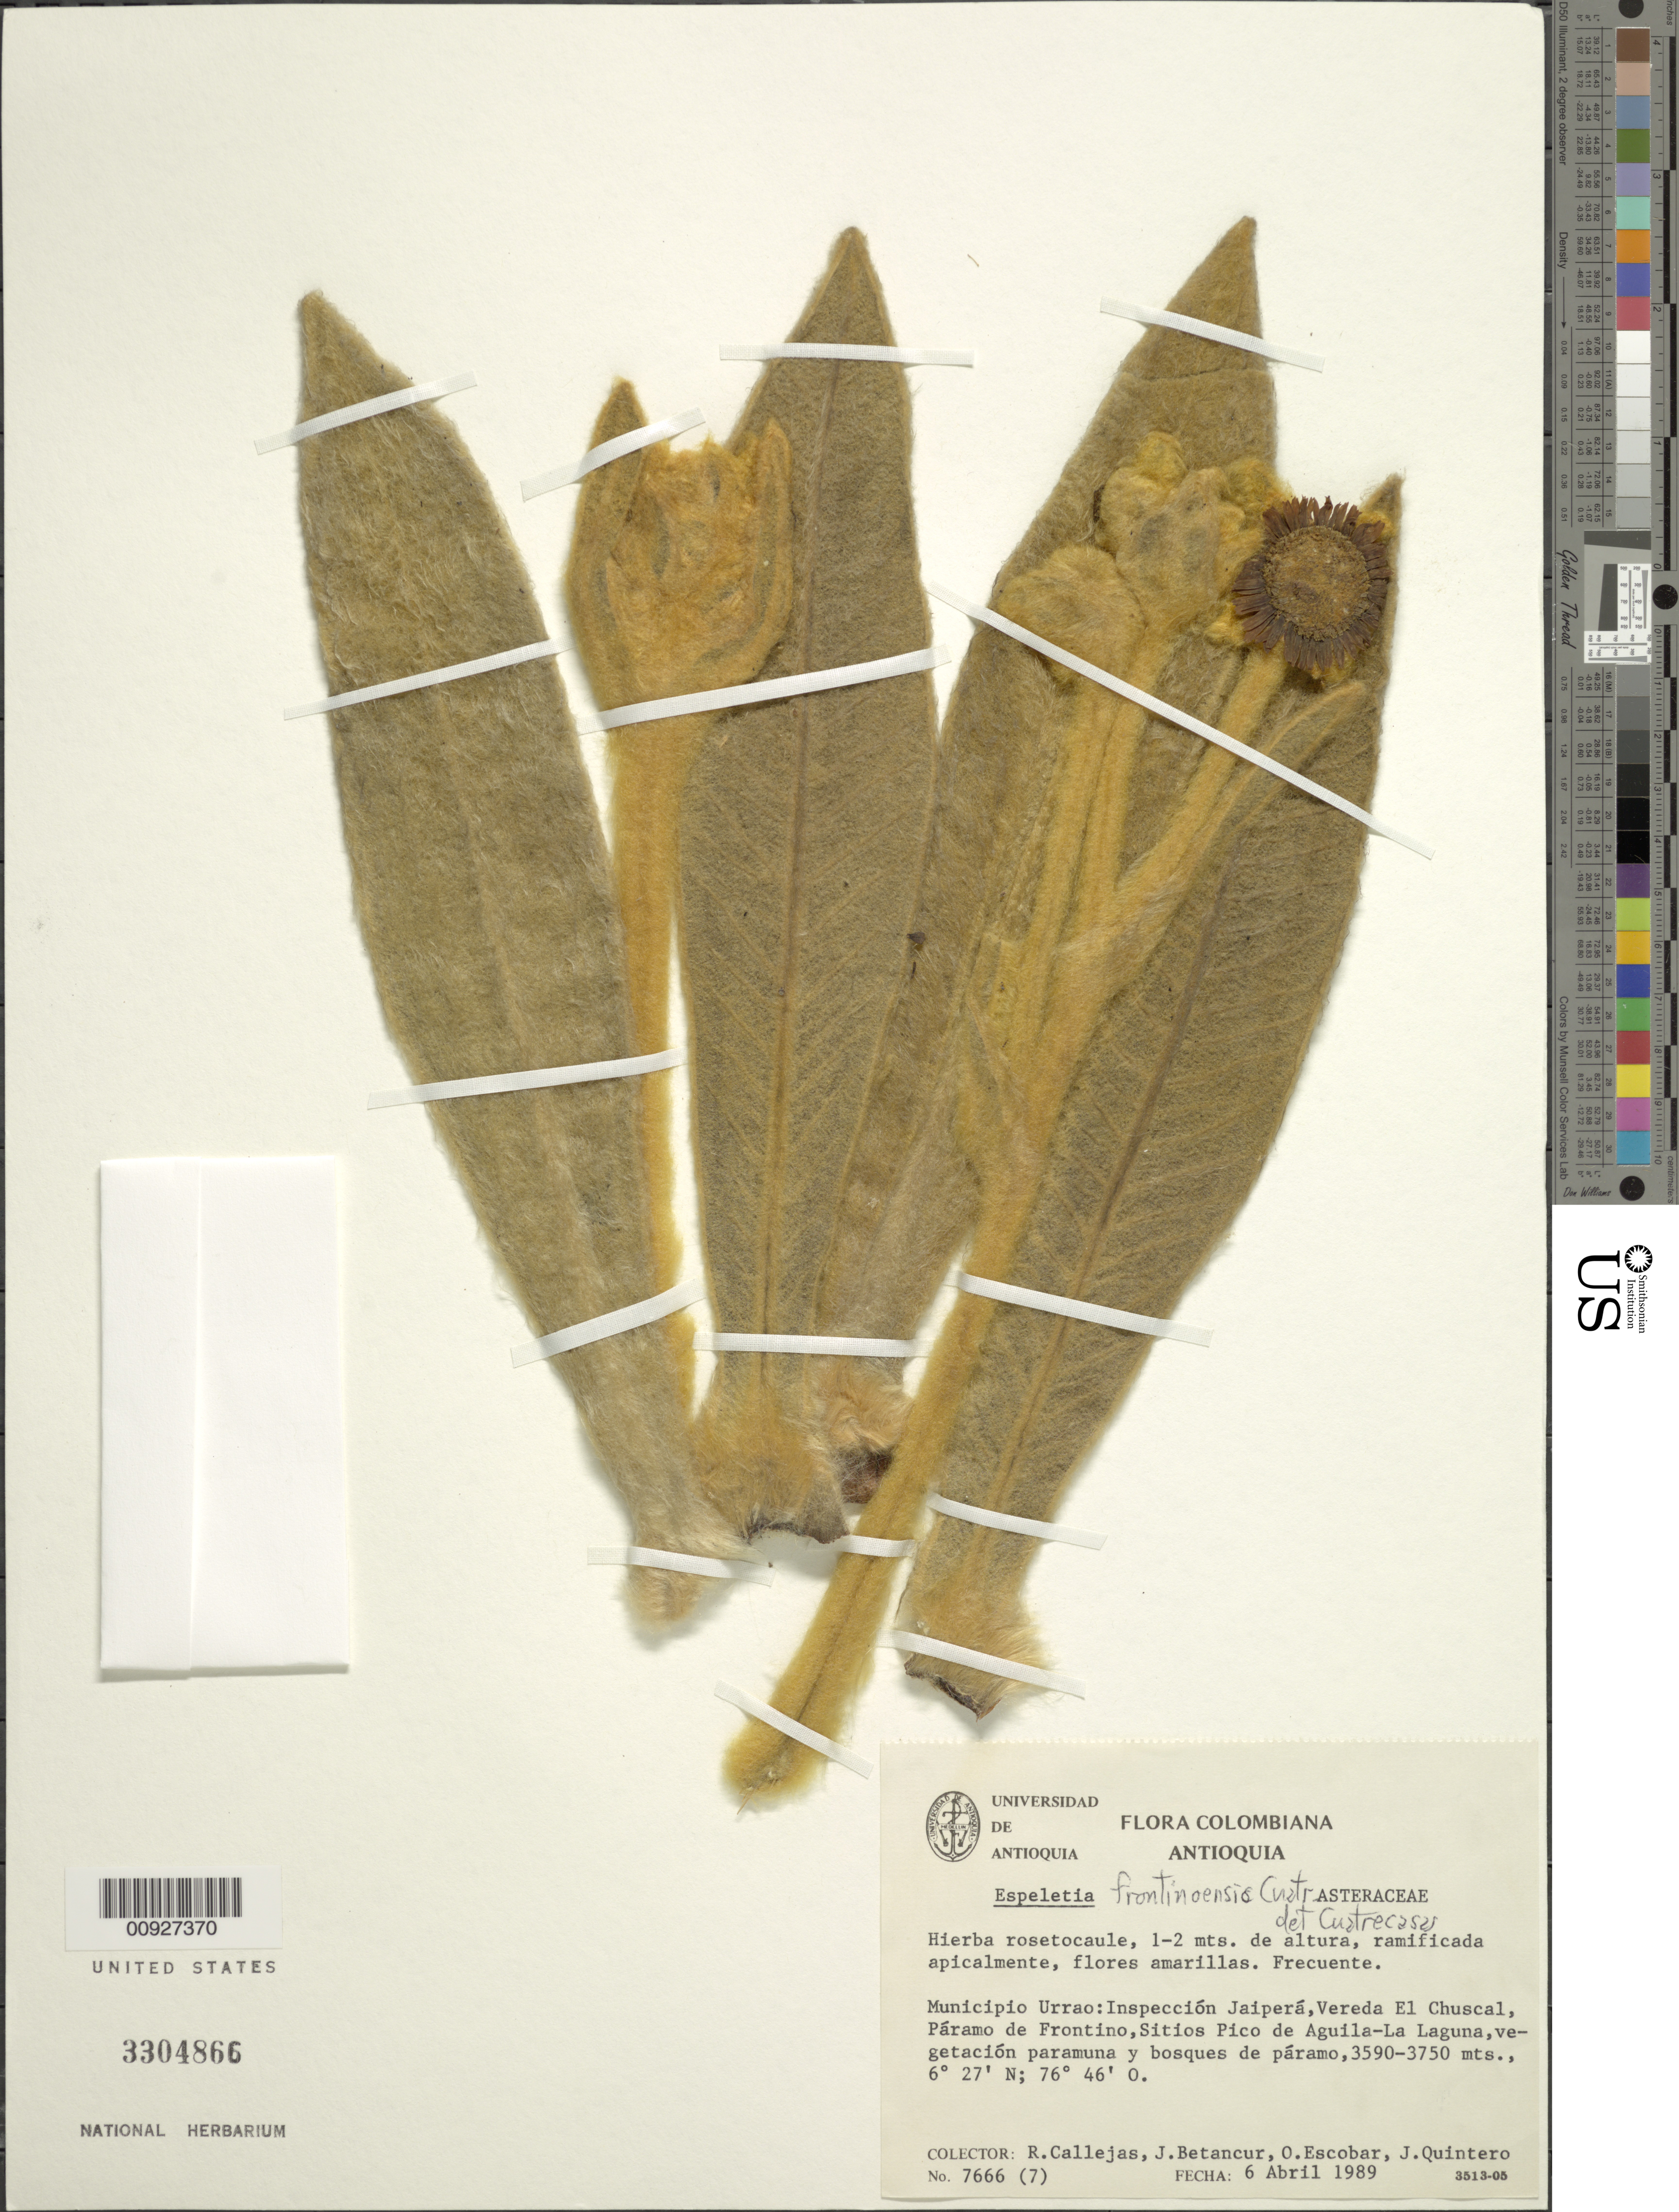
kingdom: Plantae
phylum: Tracheophyta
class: Magnoliopsida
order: Asterales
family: Asteraceae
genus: Espeletia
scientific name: Espeletia frontinoensis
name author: Cuatrec.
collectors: R. Callejas, J. C. Betancur, O. D. Escobar & J. Quintero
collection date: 1989-04-06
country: Colombia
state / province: Antioquia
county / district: Urrao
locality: Páramo de Frontino. Inspección Jaiperá, Vereda El Chuscal, Páramo de Frontino, Sitios Pico de Aguila-La Laguna.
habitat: Vegetación paramuna y bosques de páramo. Frecuente.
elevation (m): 3590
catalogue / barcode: US 3304866